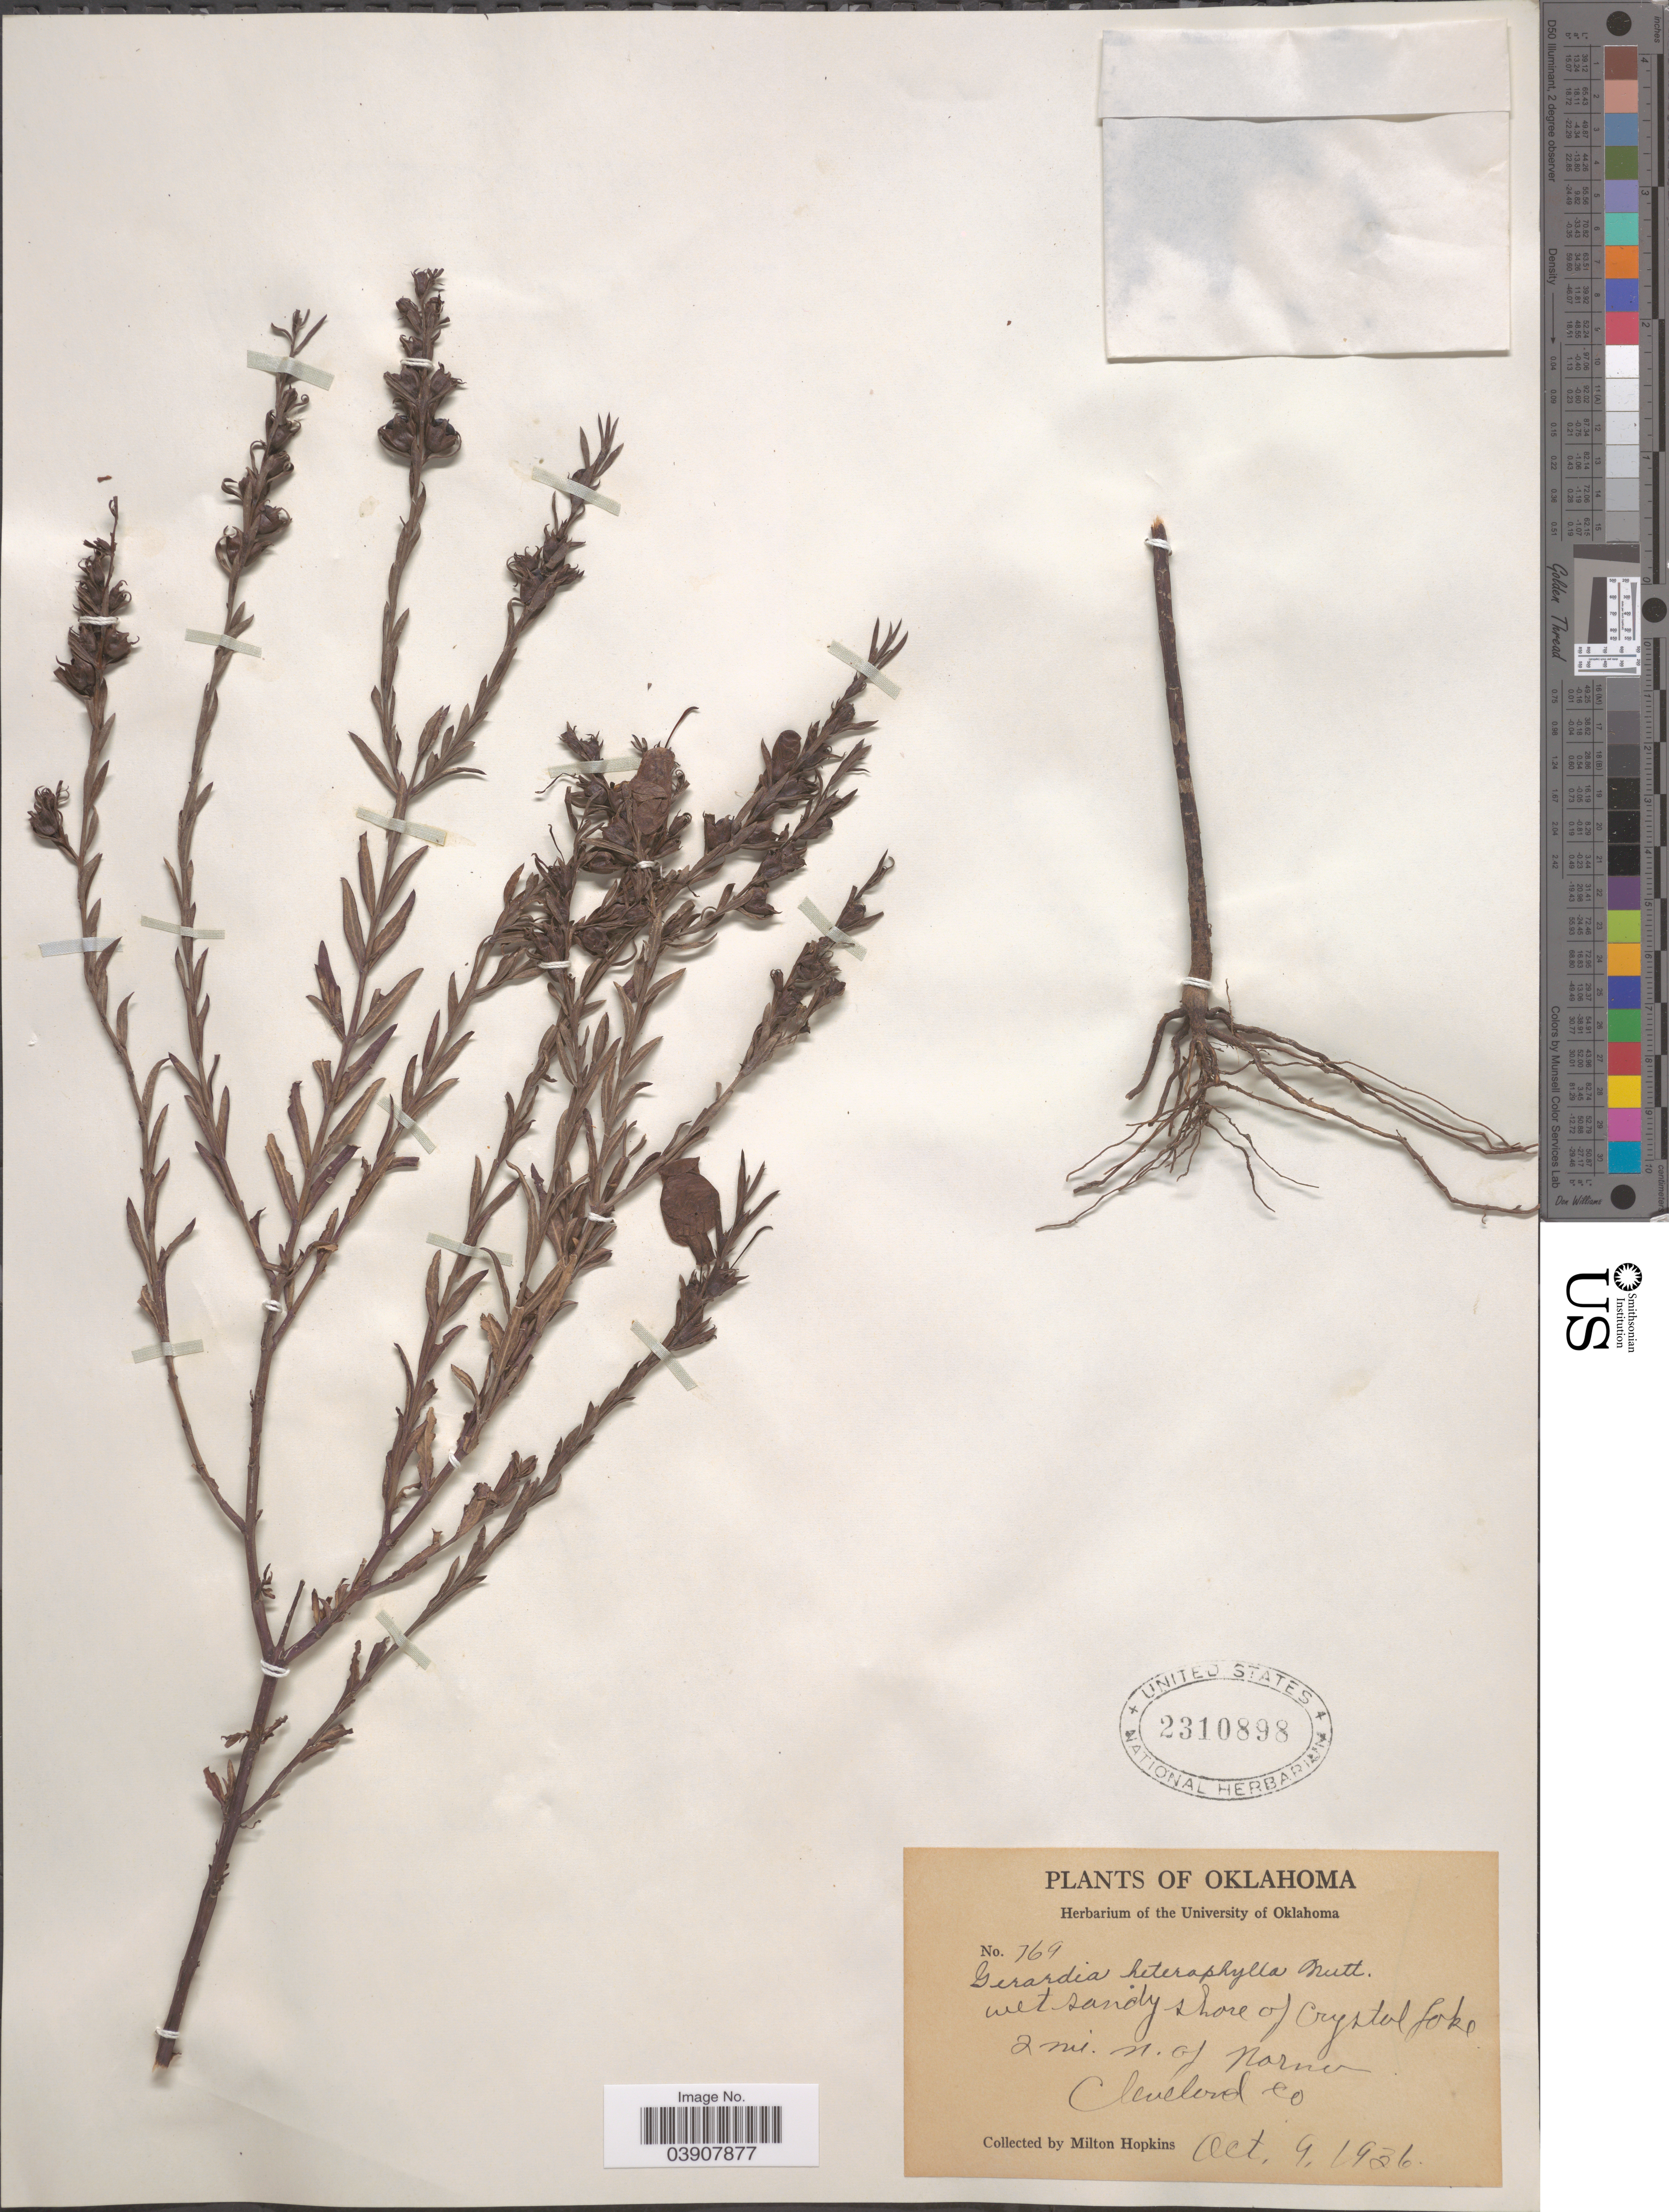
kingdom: Plantae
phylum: Tracheophyta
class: Magnoliopsida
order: Lamiales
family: Orobanchaceae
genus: Agalinis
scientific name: Agalinis heterophylla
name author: (Nutt.) Small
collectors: M. Hopkins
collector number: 769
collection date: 1956-10-09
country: United States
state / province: Oklahoma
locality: Shore of Crystal Lake. 2 mi. n. of Norman. Cleveland Co.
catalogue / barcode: US 2310898